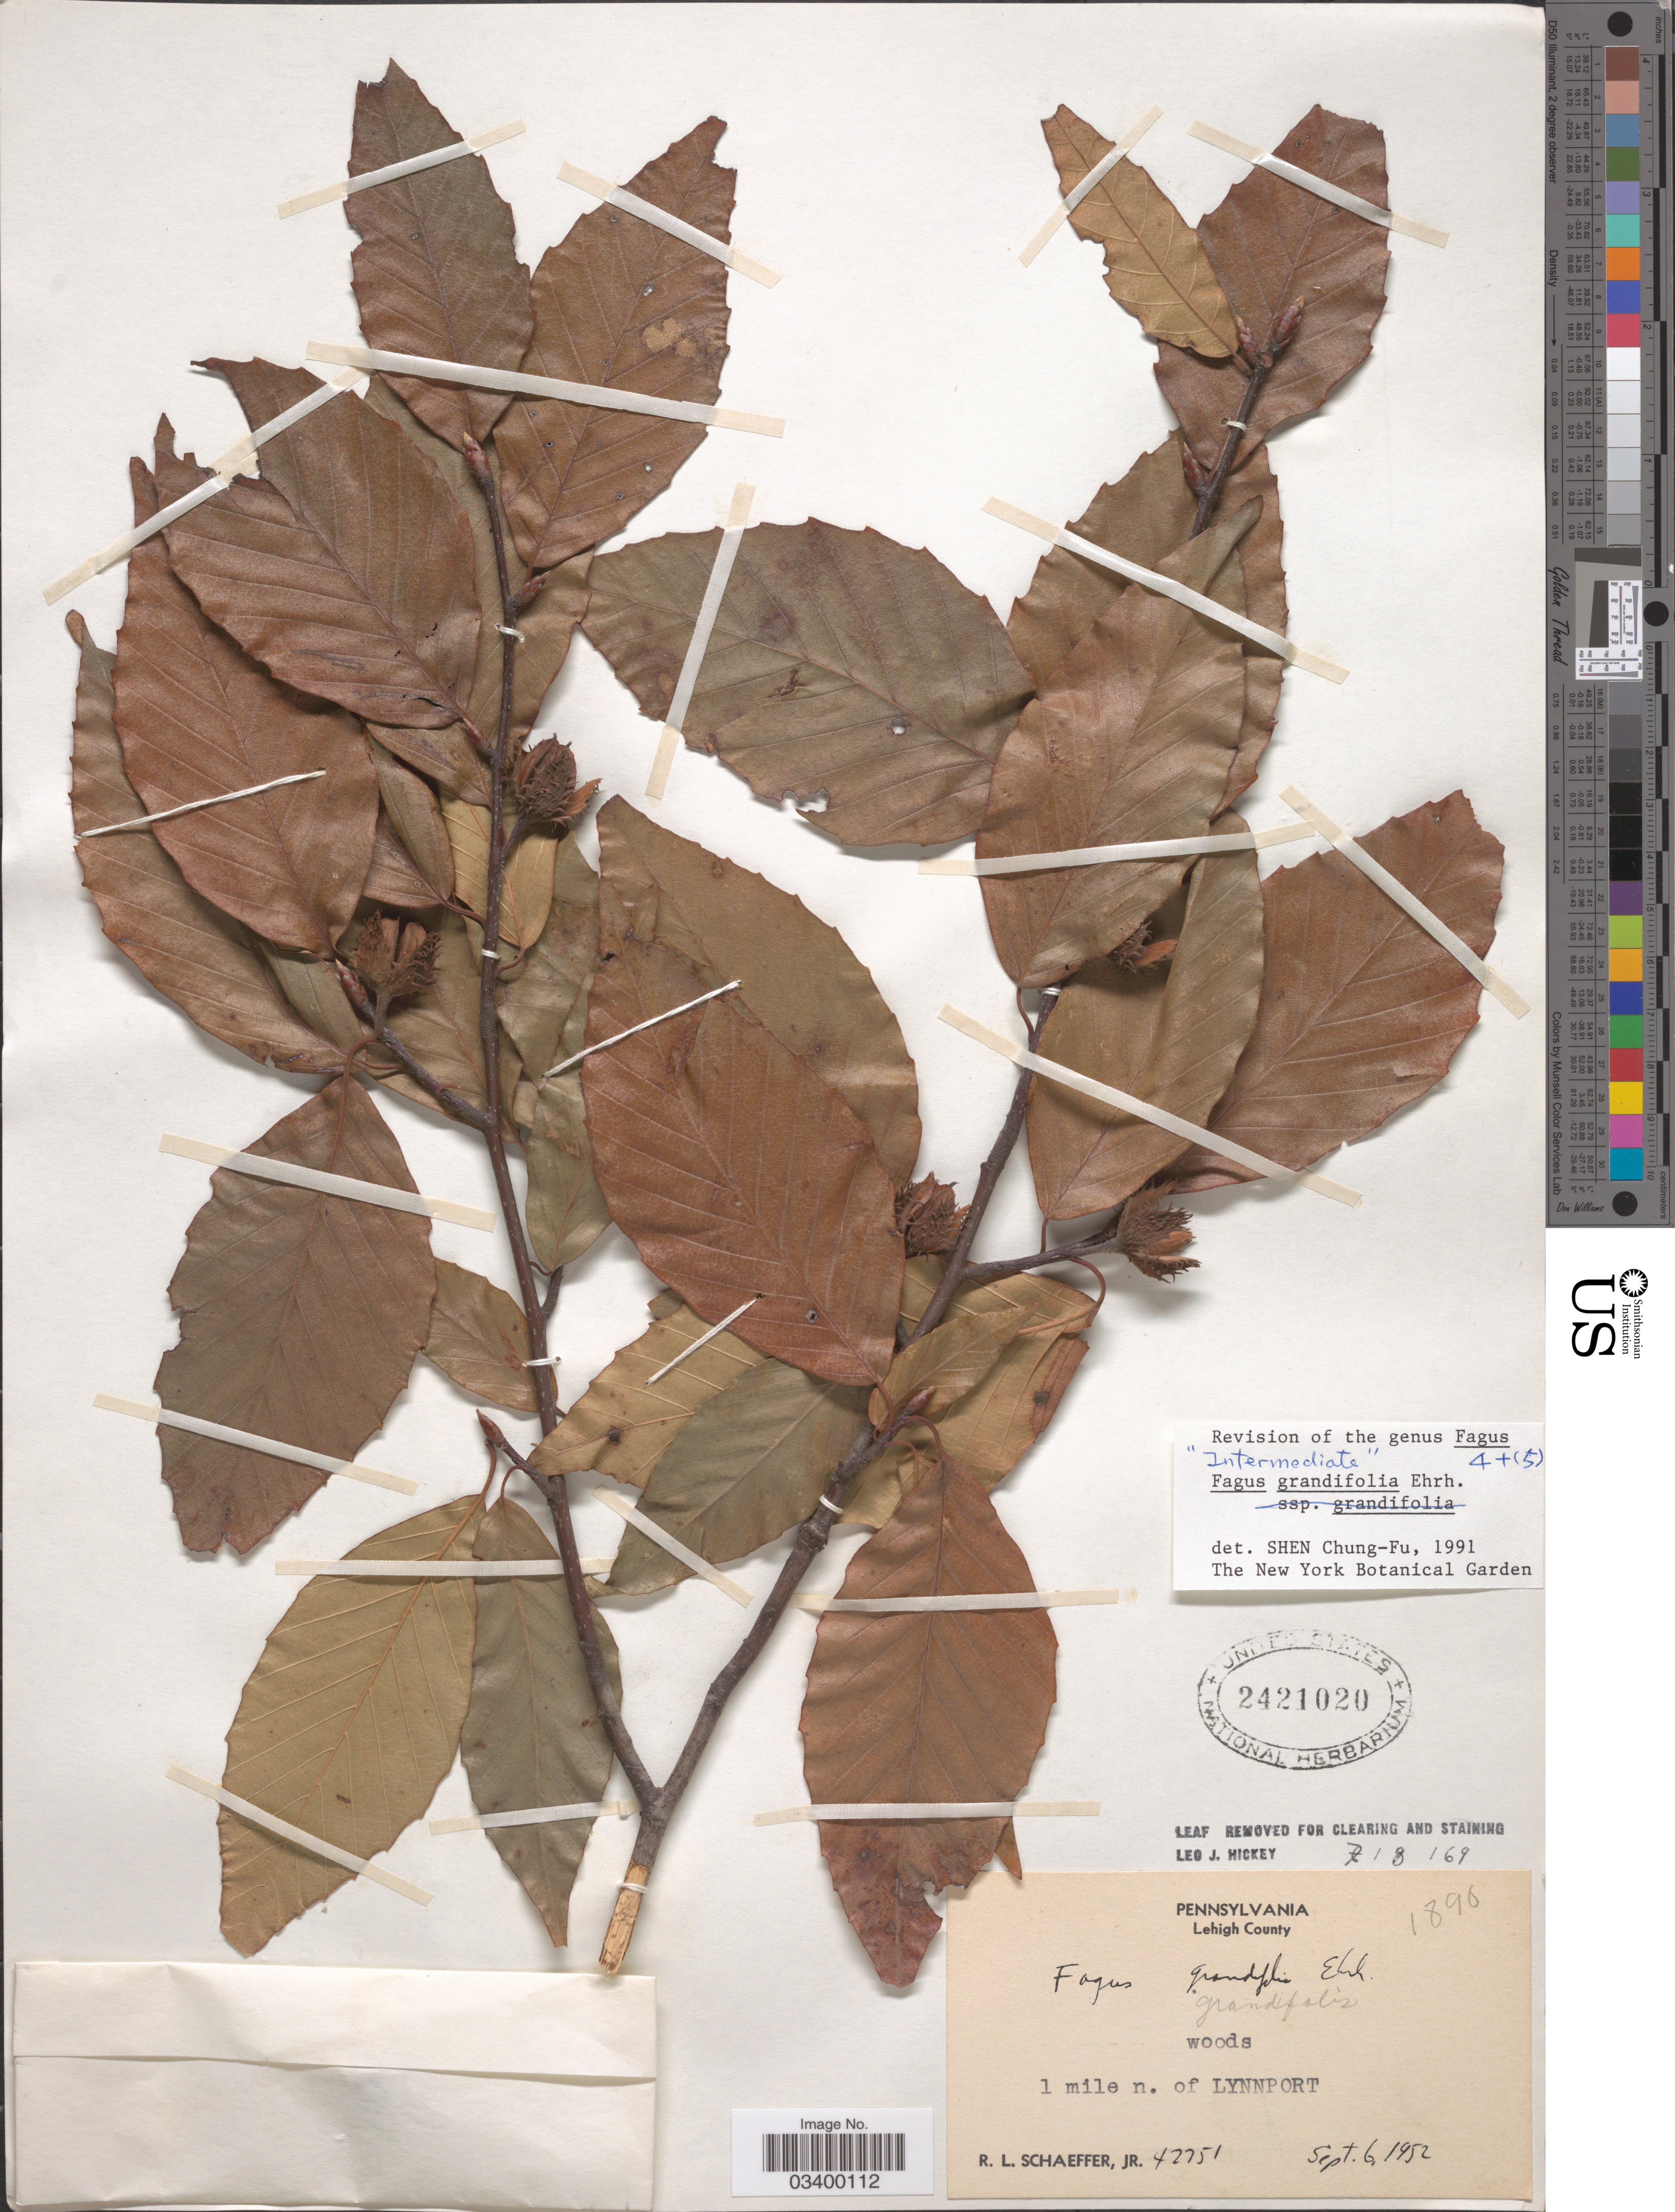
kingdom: Plantae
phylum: Tracheophyta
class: Magnoliopsida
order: Fagales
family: Fagaceae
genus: Fagus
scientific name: Fagus grandifolia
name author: Ehrh.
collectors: R. L. Schaeffer Jr.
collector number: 42751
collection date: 1952-09-06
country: United States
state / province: Pennsylvania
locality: Lehigh County. 1 mile n. of Lynnport.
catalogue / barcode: US 2421020